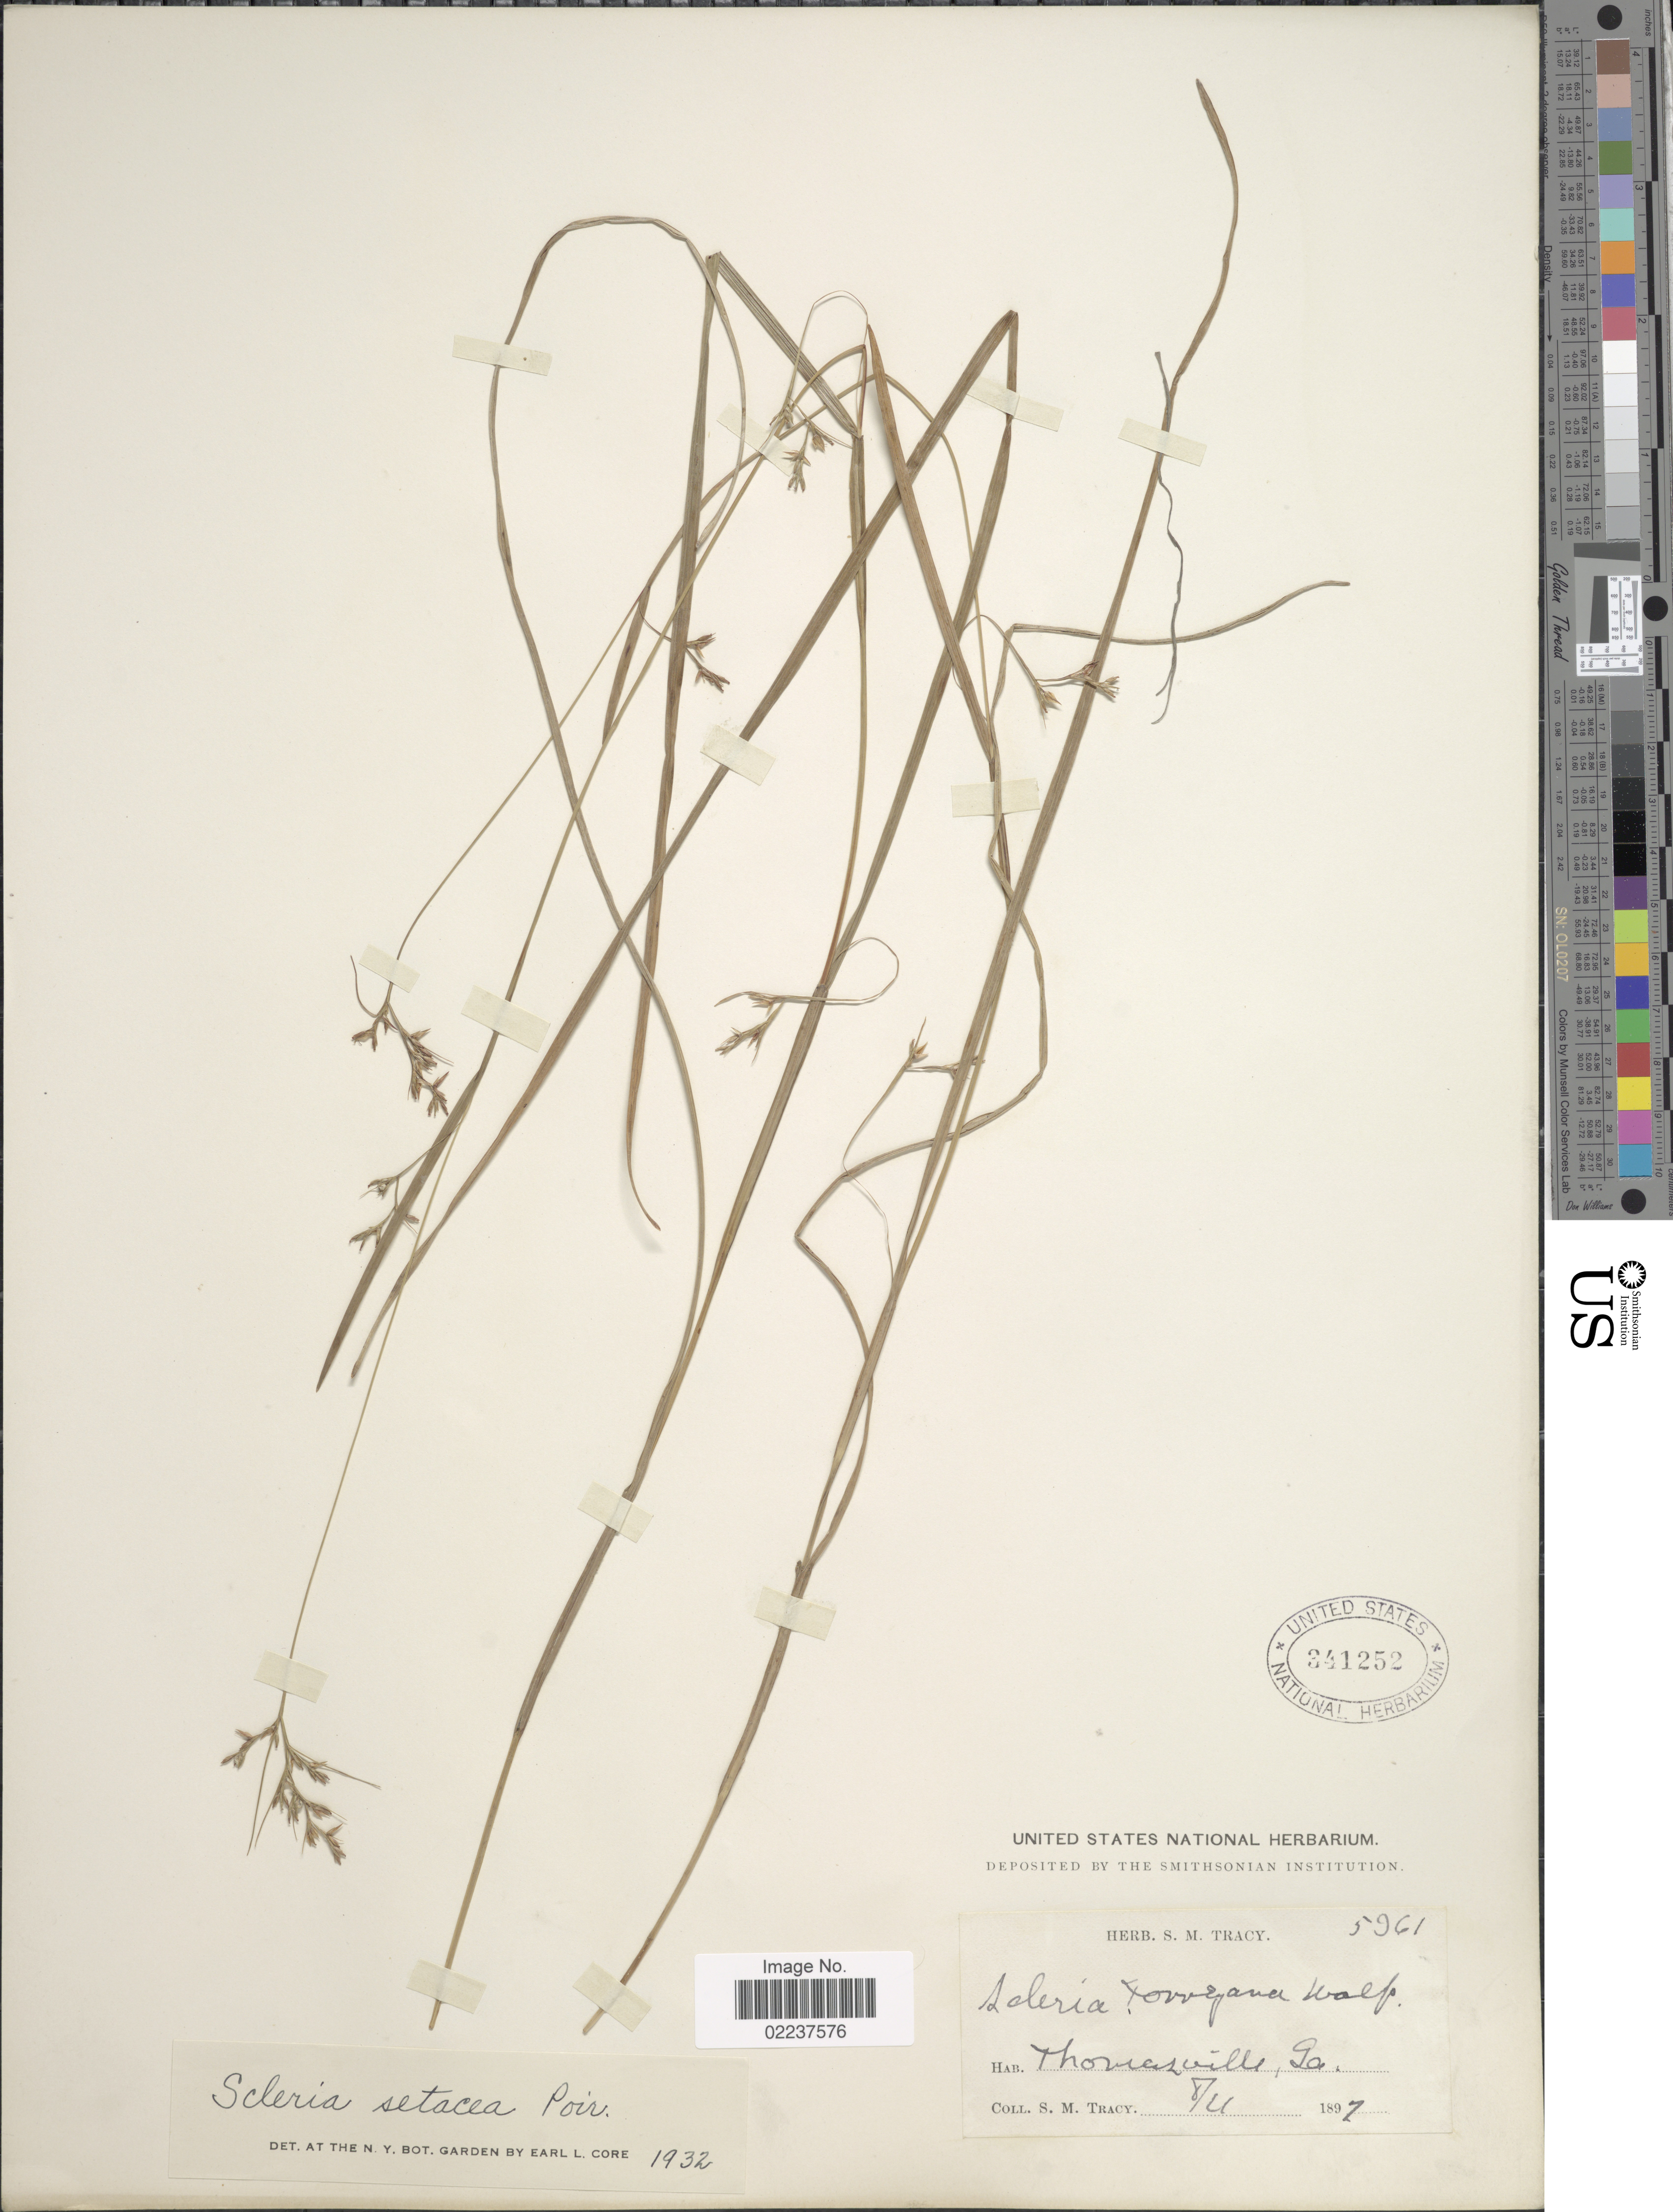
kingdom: Plantae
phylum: Tracheophyta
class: Liliopsida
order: Poales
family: Cyperaceae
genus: Scleria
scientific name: Scleria muehlenbergii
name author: Steud.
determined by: Strong, Mark T., (BOT), Smithsonian Institution - National Museum of Natural History (UNITED STATES)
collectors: S. M. Tracy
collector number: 5961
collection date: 1897-08-21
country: United States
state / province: Georgia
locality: Thomasville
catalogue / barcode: US 341252